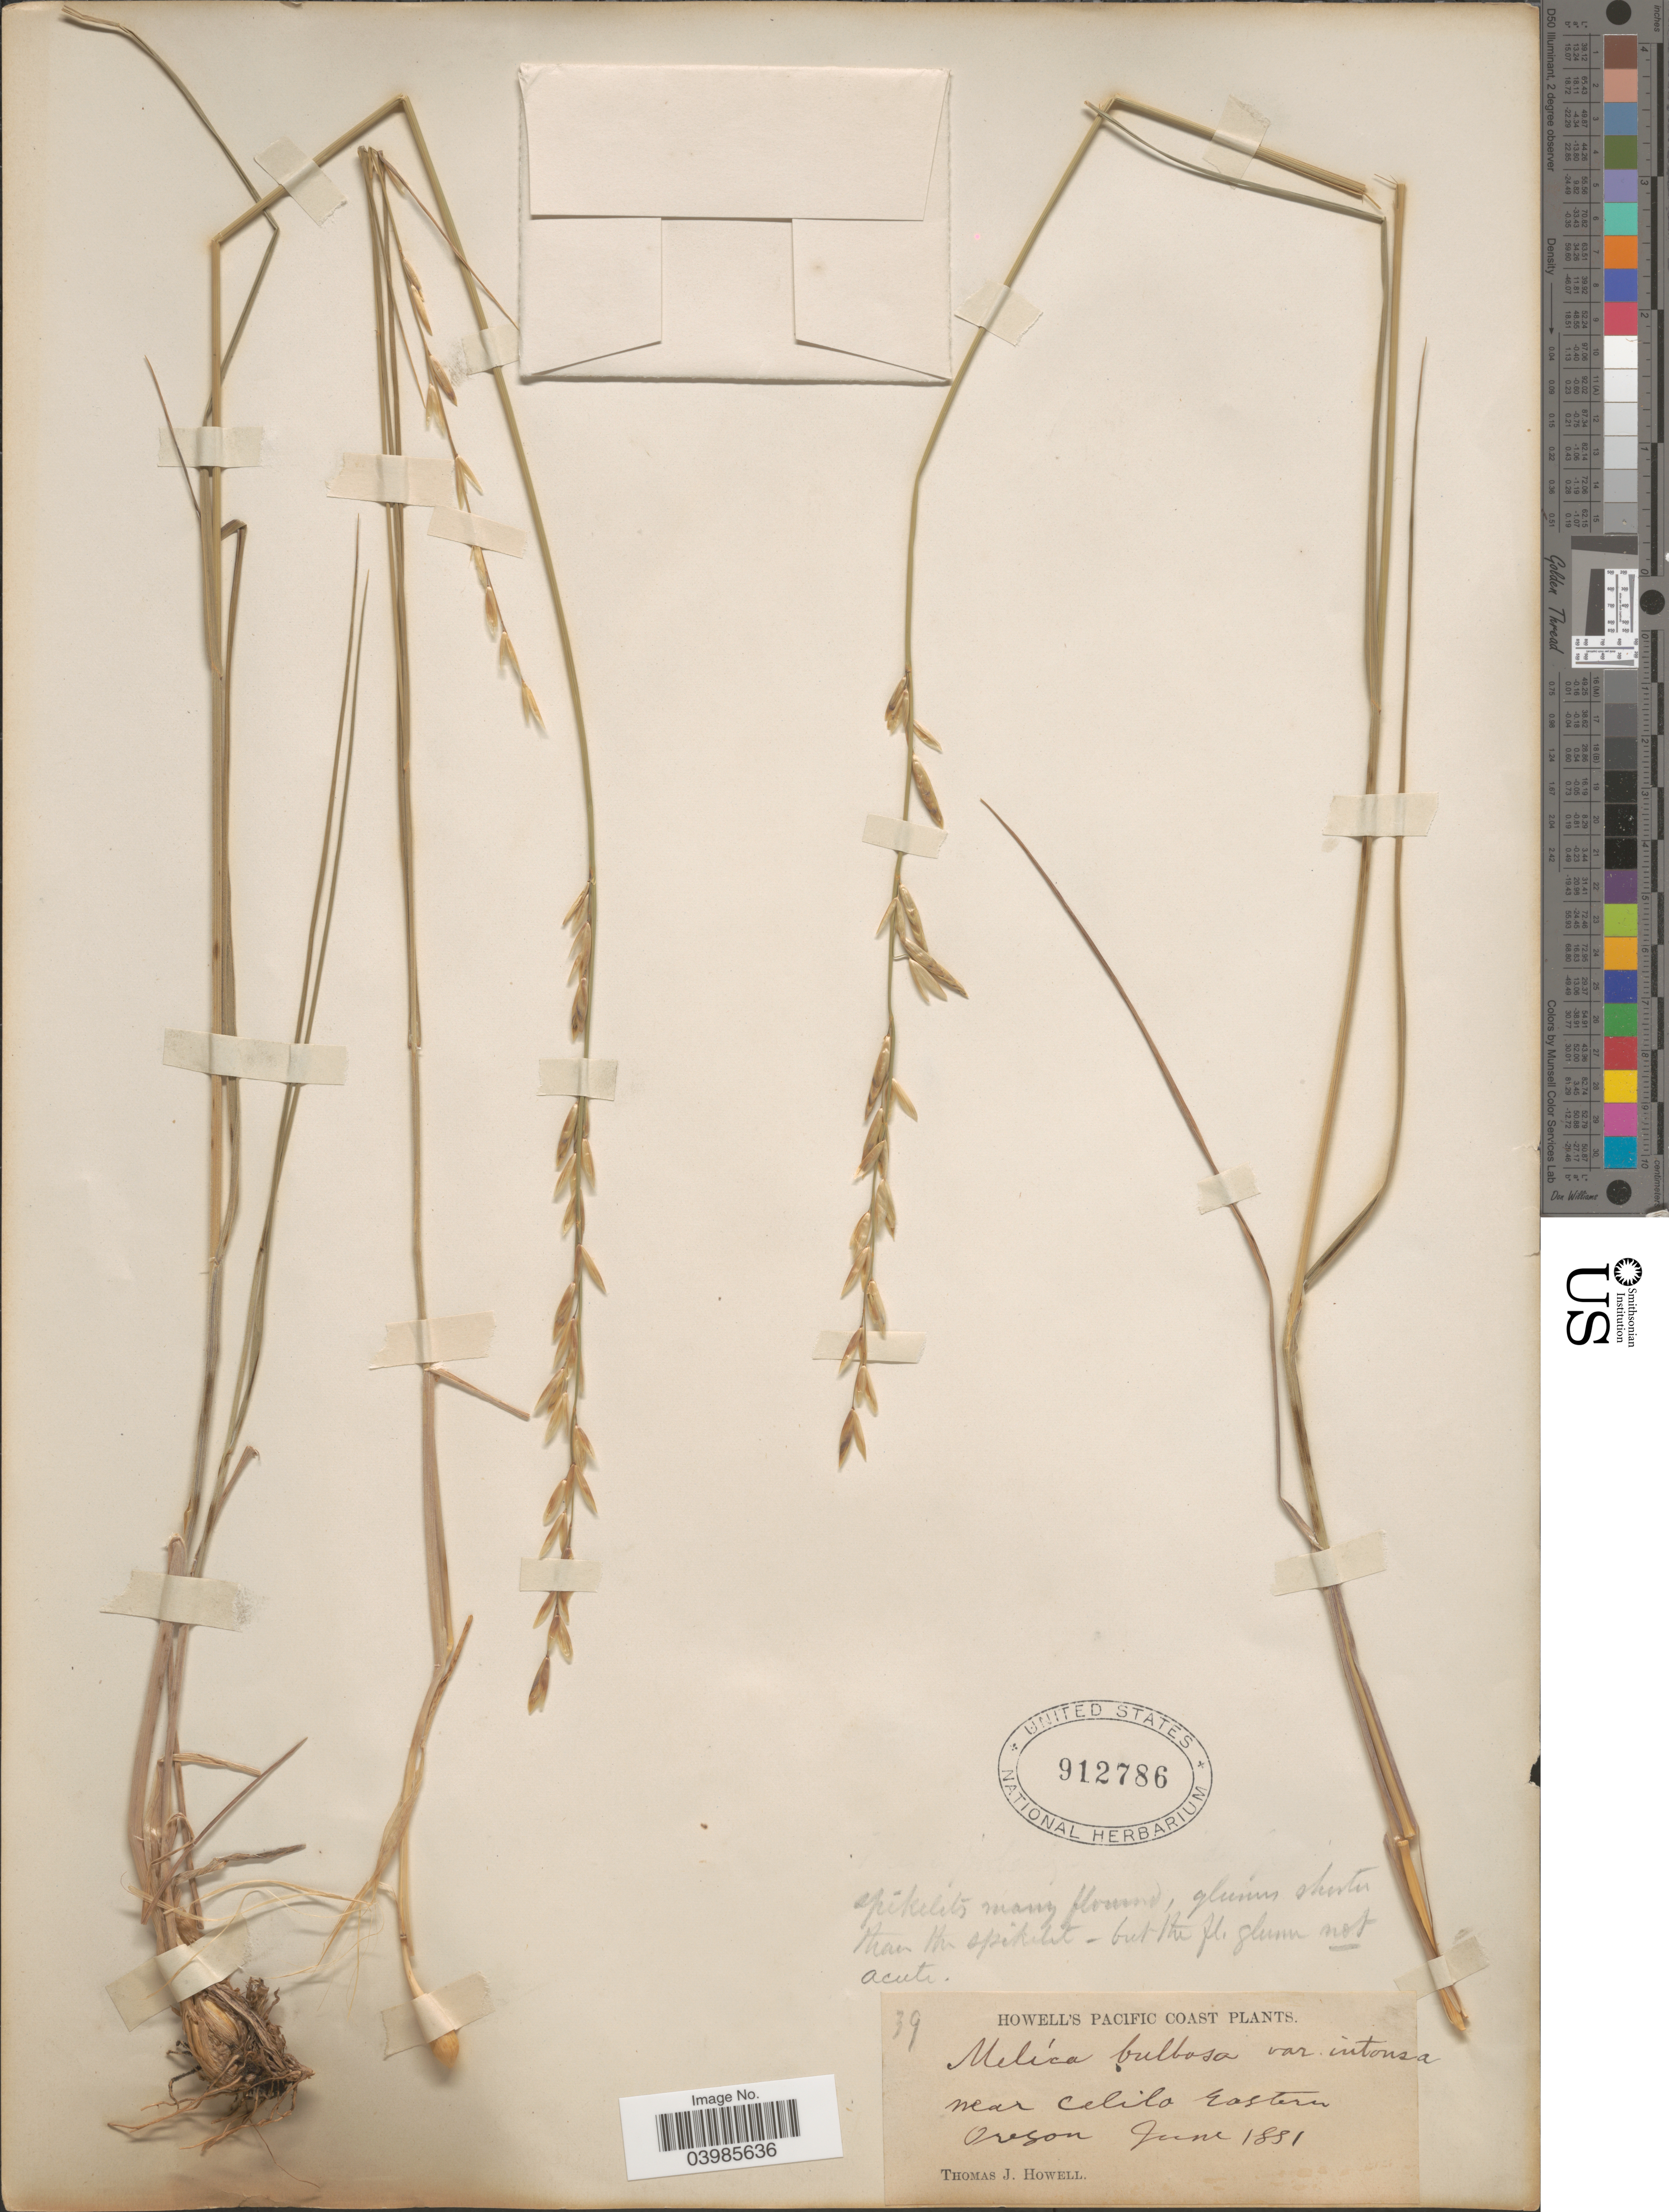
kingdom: Plantae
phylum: Tracheophyta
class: Liliopsida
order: Poales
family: Poaceae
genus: Melica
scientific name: Melica bulbosa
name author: Geyer ex Porter & J.M. Coult.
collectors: T. J. Howell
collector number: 39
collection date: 1881-06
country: United States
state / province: Oregon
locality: Pacific Coast. Near Celilo Eastern.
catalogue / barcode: US 912786